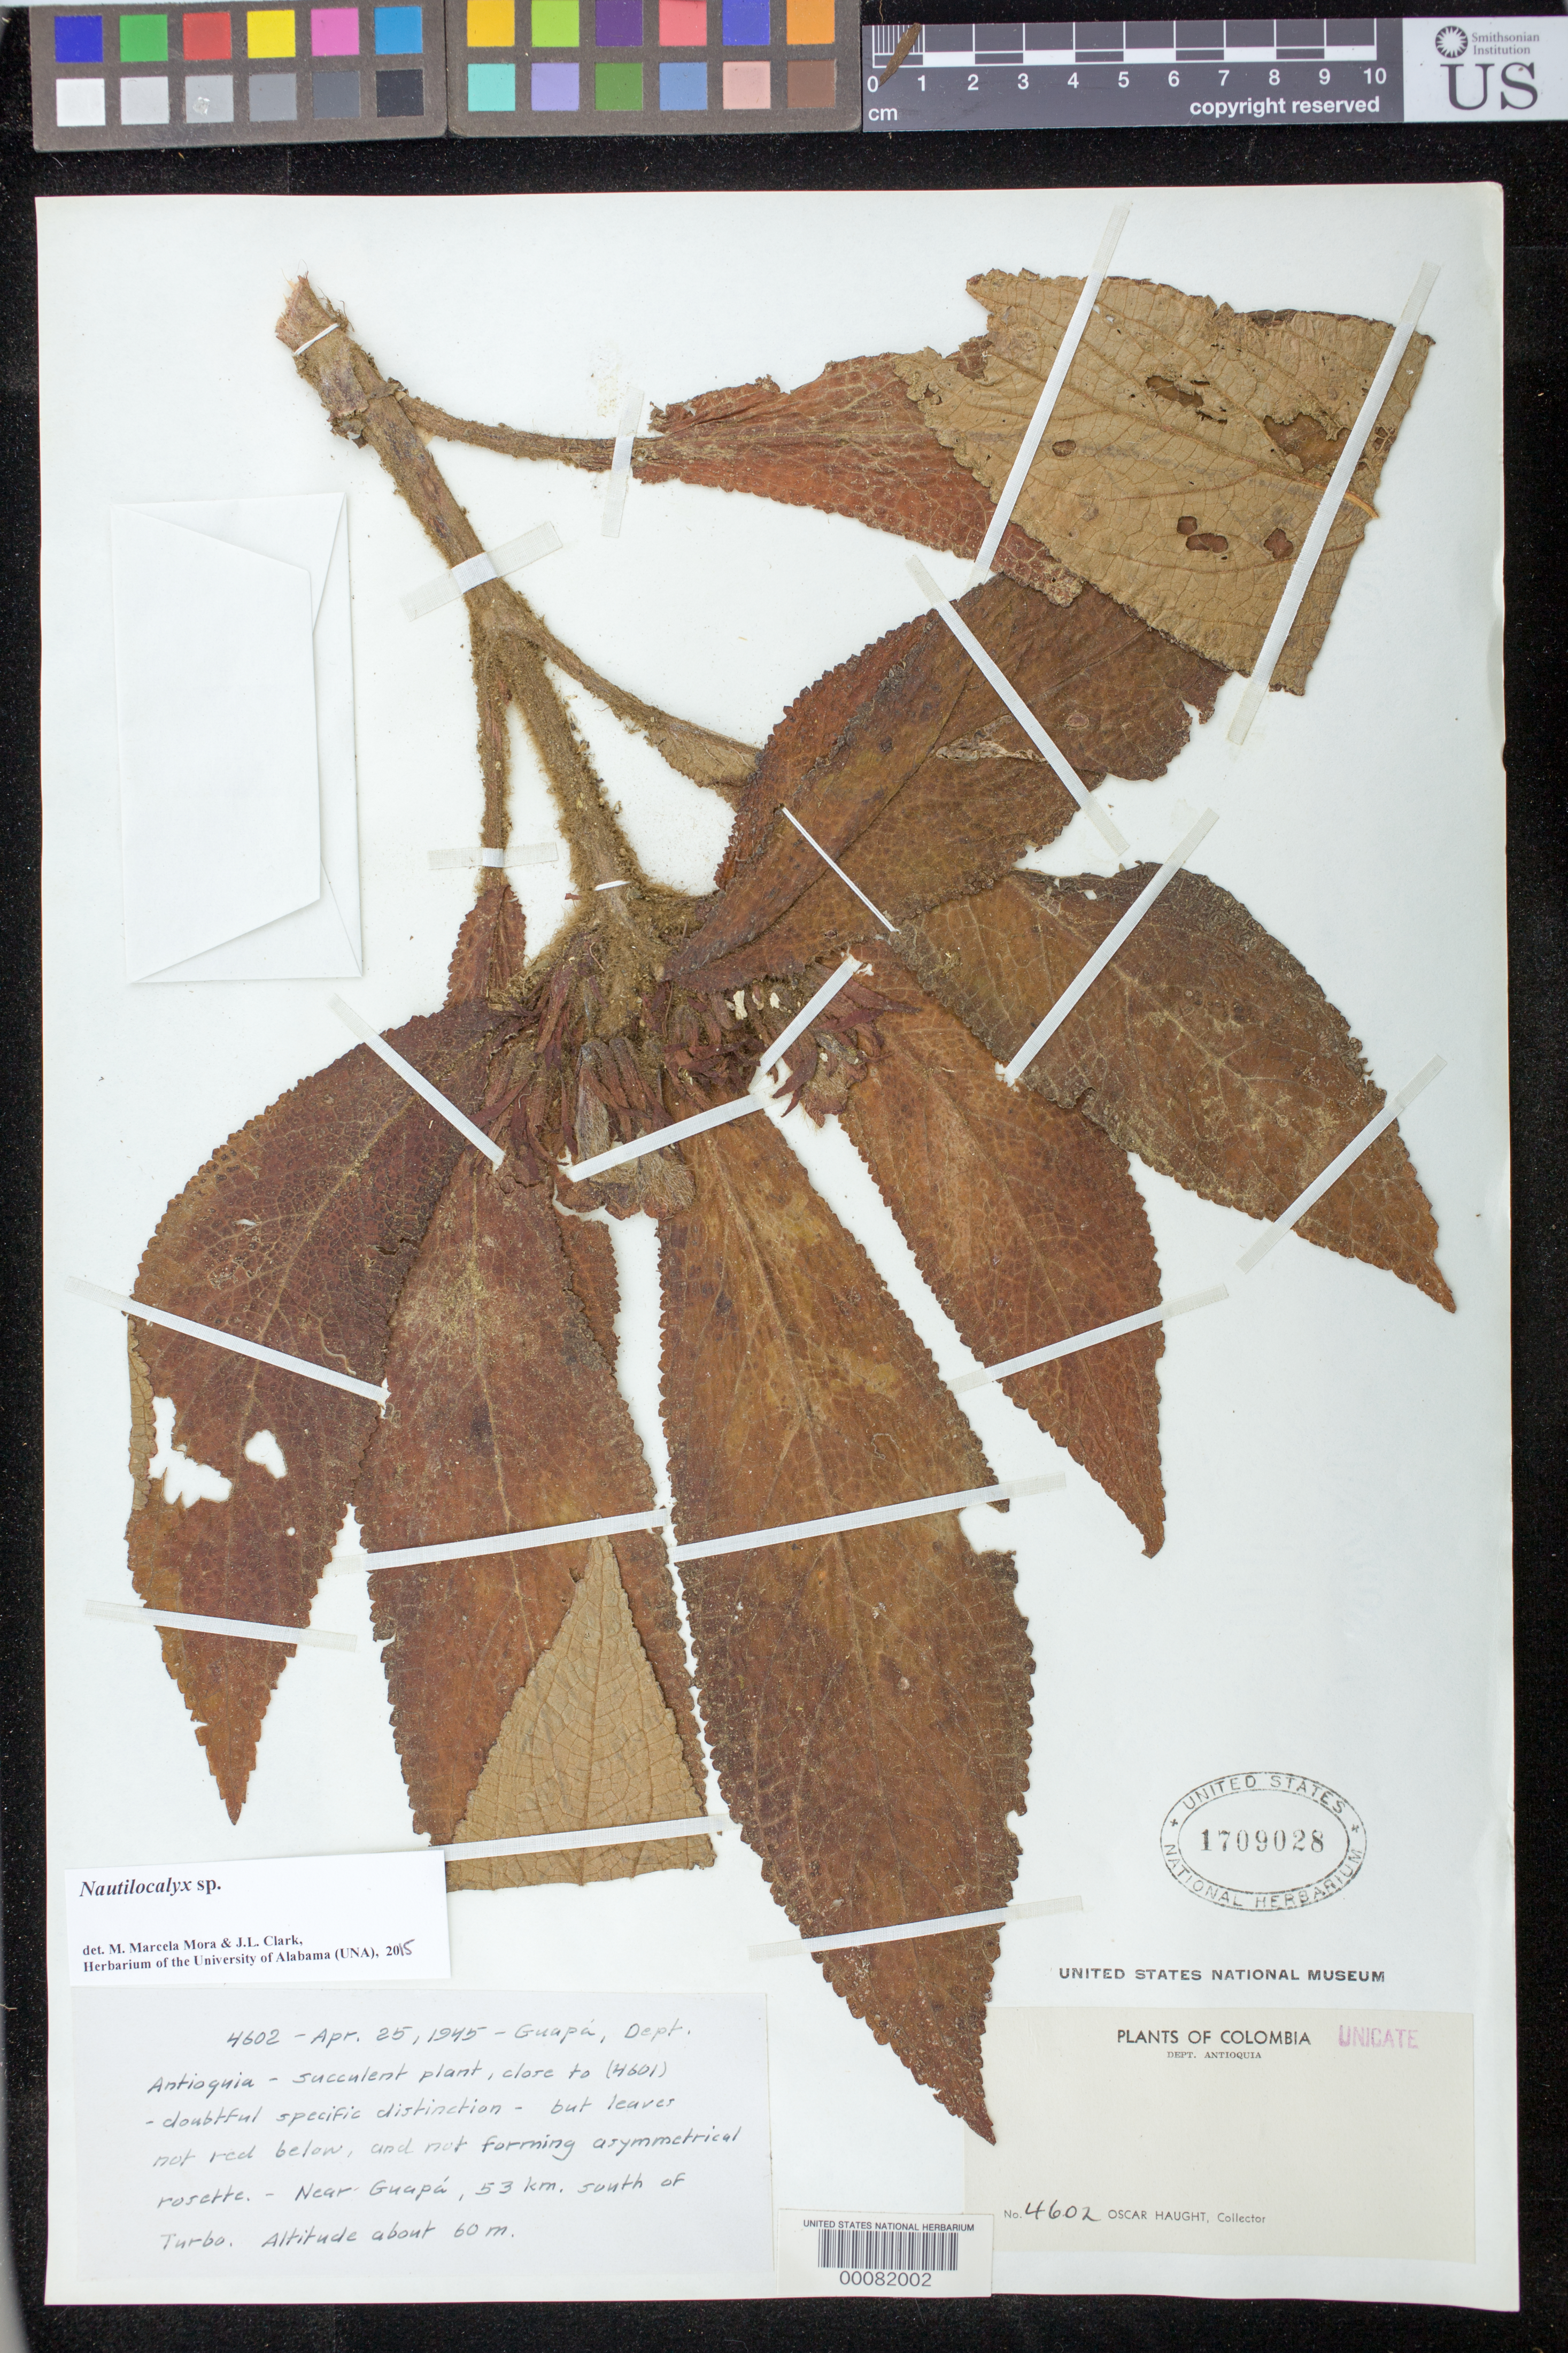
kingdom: Plantae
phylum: Tracheophyta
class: Magnoliopsida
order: Lamiales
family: Gesneriaceae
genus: Nautilocalyx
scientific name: Nautilocalyx sp.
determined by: Mora, M. M.; Clark, J. L.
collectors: O. L. Haught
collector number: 4602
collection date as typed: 25 Apr 1945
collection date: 1945-04-25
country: Colombia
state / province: Antioquia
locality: Near Guapa, 53 km S of Turbo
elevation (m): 60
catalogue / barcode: US 1709028